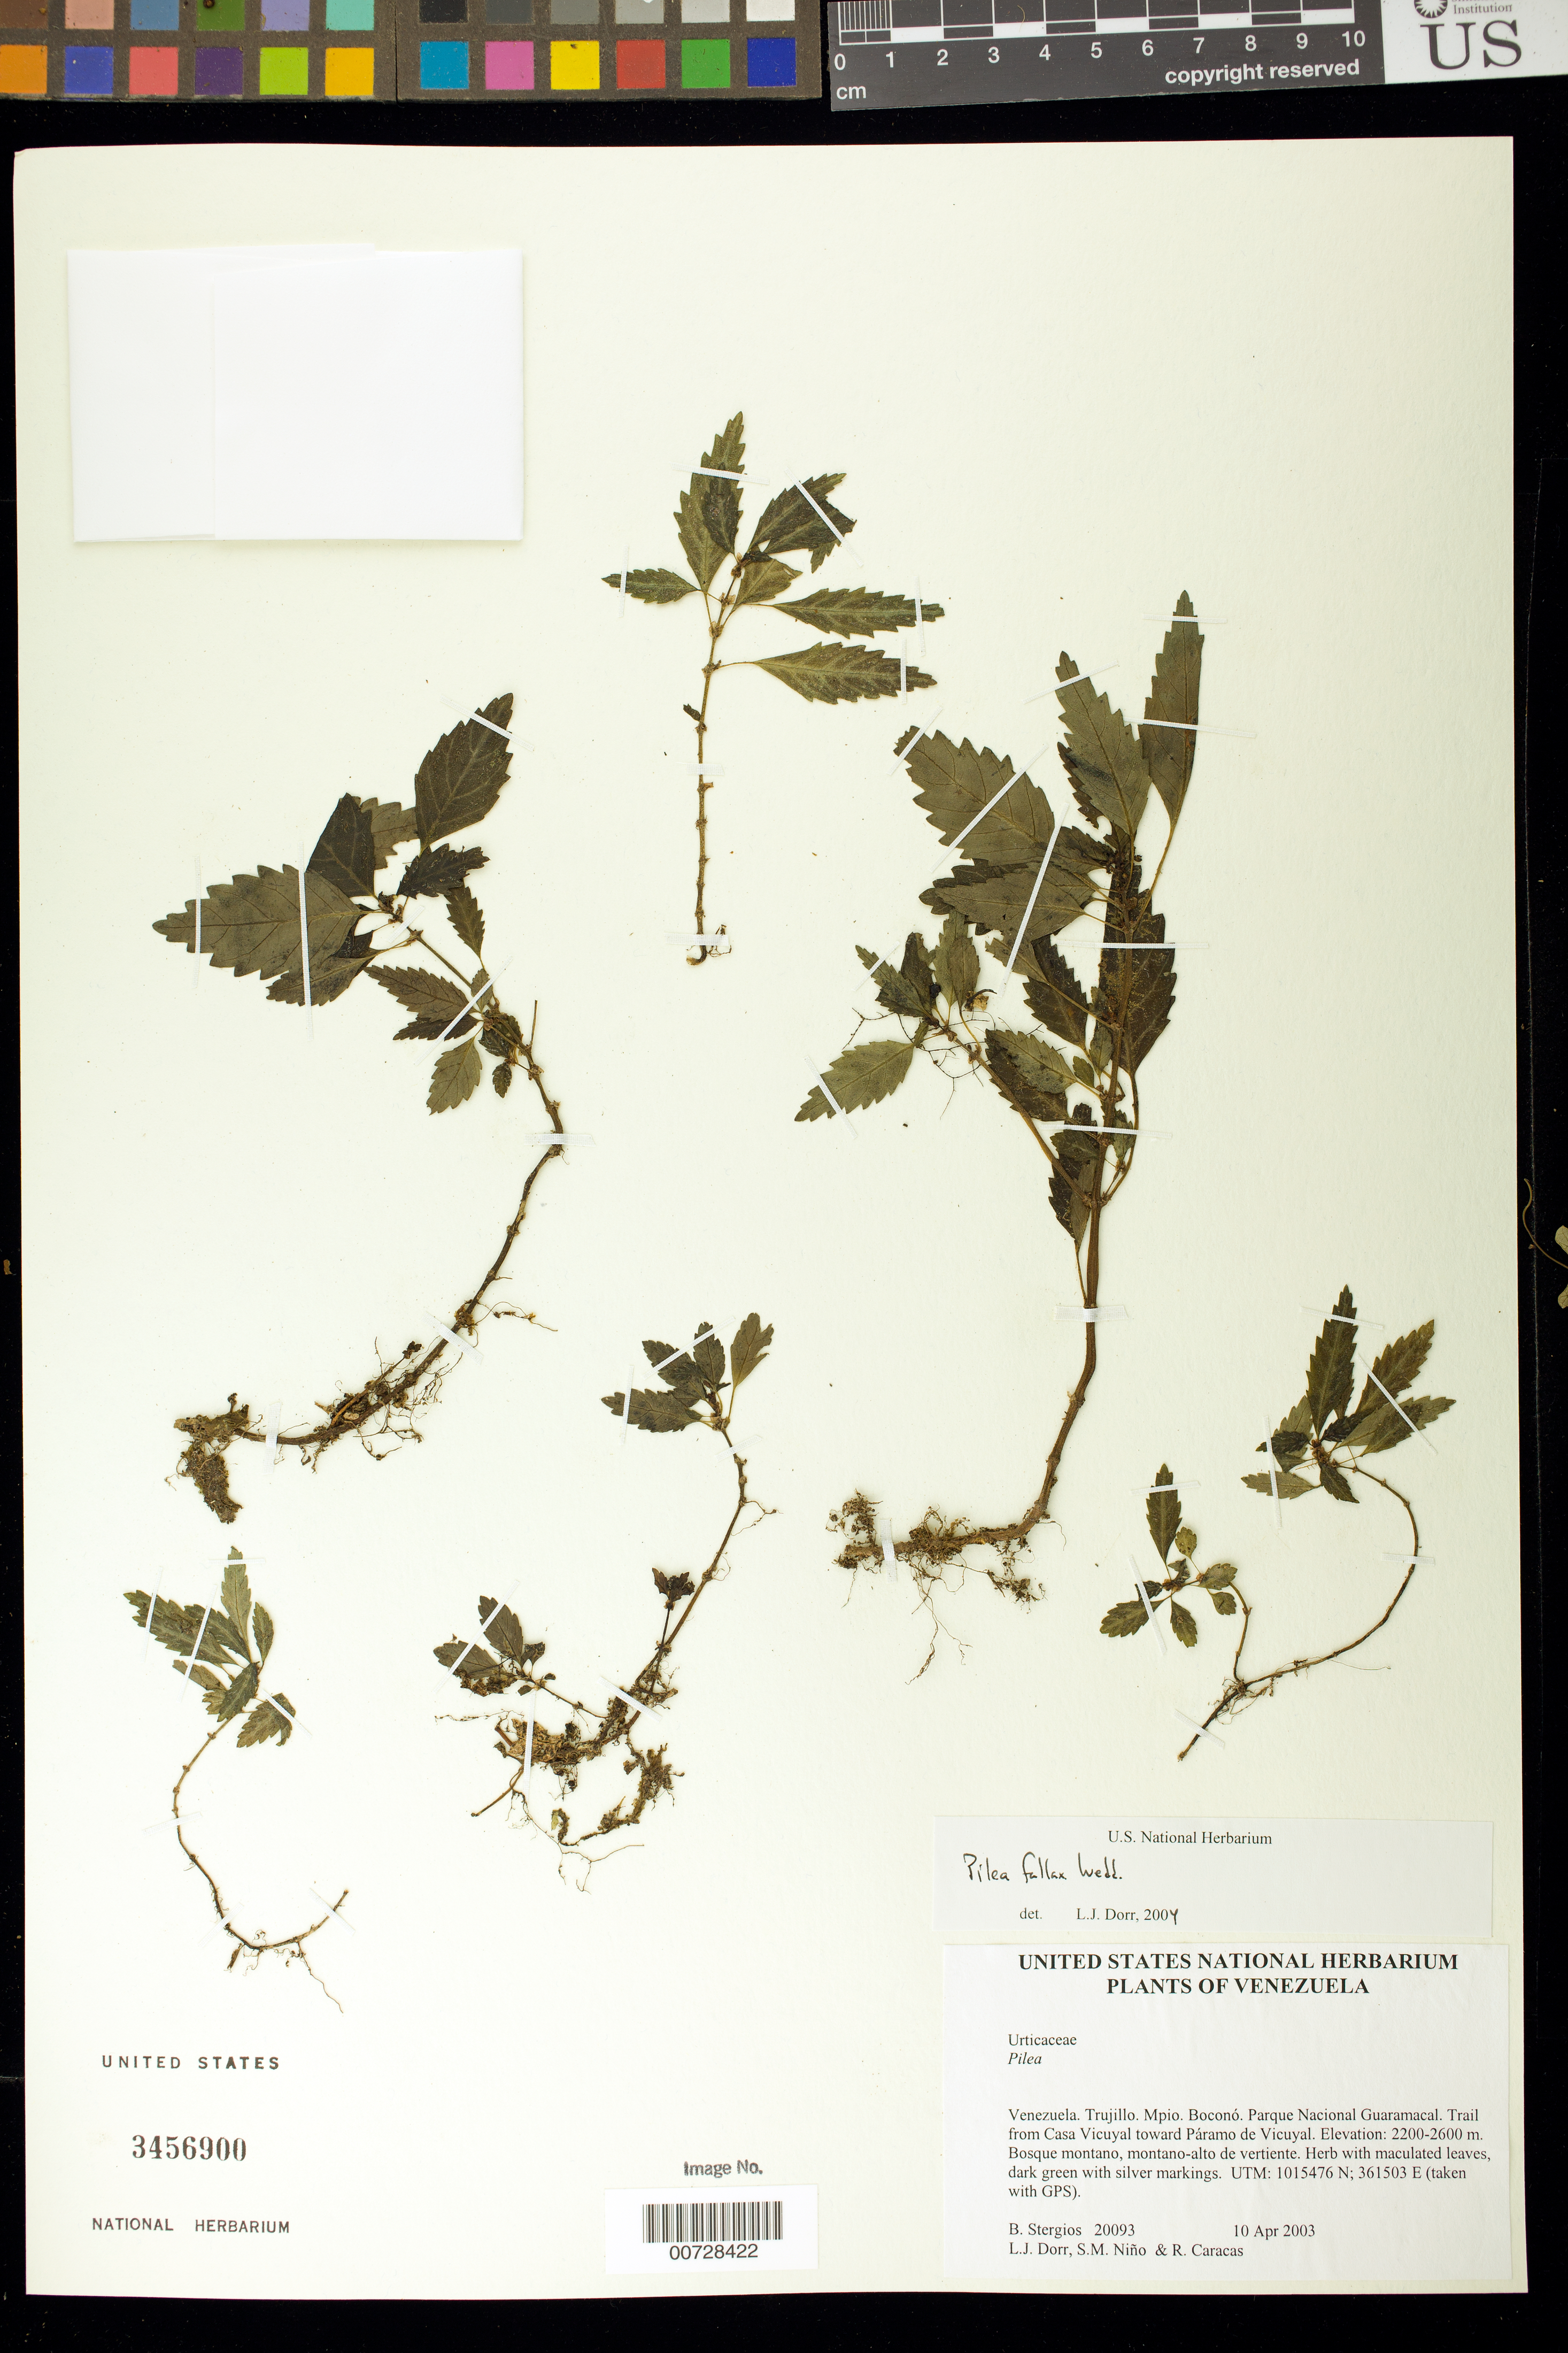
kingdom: Plantae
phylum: Tracheophyta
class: Magnoliopsida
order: Rosales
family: Urticaceae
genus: Pilea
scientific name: Pilea fallax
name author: Wedd.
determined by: Dorr, L. J., (BOT), Smithsonian Institution - National Museum of Natural History (UNITED STATES)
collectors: B. G. Stergios, L. J. Dorr, S. M. Niño & R. Caracas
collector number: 20093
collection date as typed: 10 Apr 2003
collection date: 2003-04-10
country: Venezuela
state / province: Trujillo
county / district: Boconó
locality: Parque Nacional Guaramacal. Trail from Casa Vicuyal toward Páramo de Vicuyal.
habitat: Bosque montano, montano-alto de vertiente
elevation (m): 2200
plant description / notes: PORT, US, VEN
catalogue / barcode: US 3456900